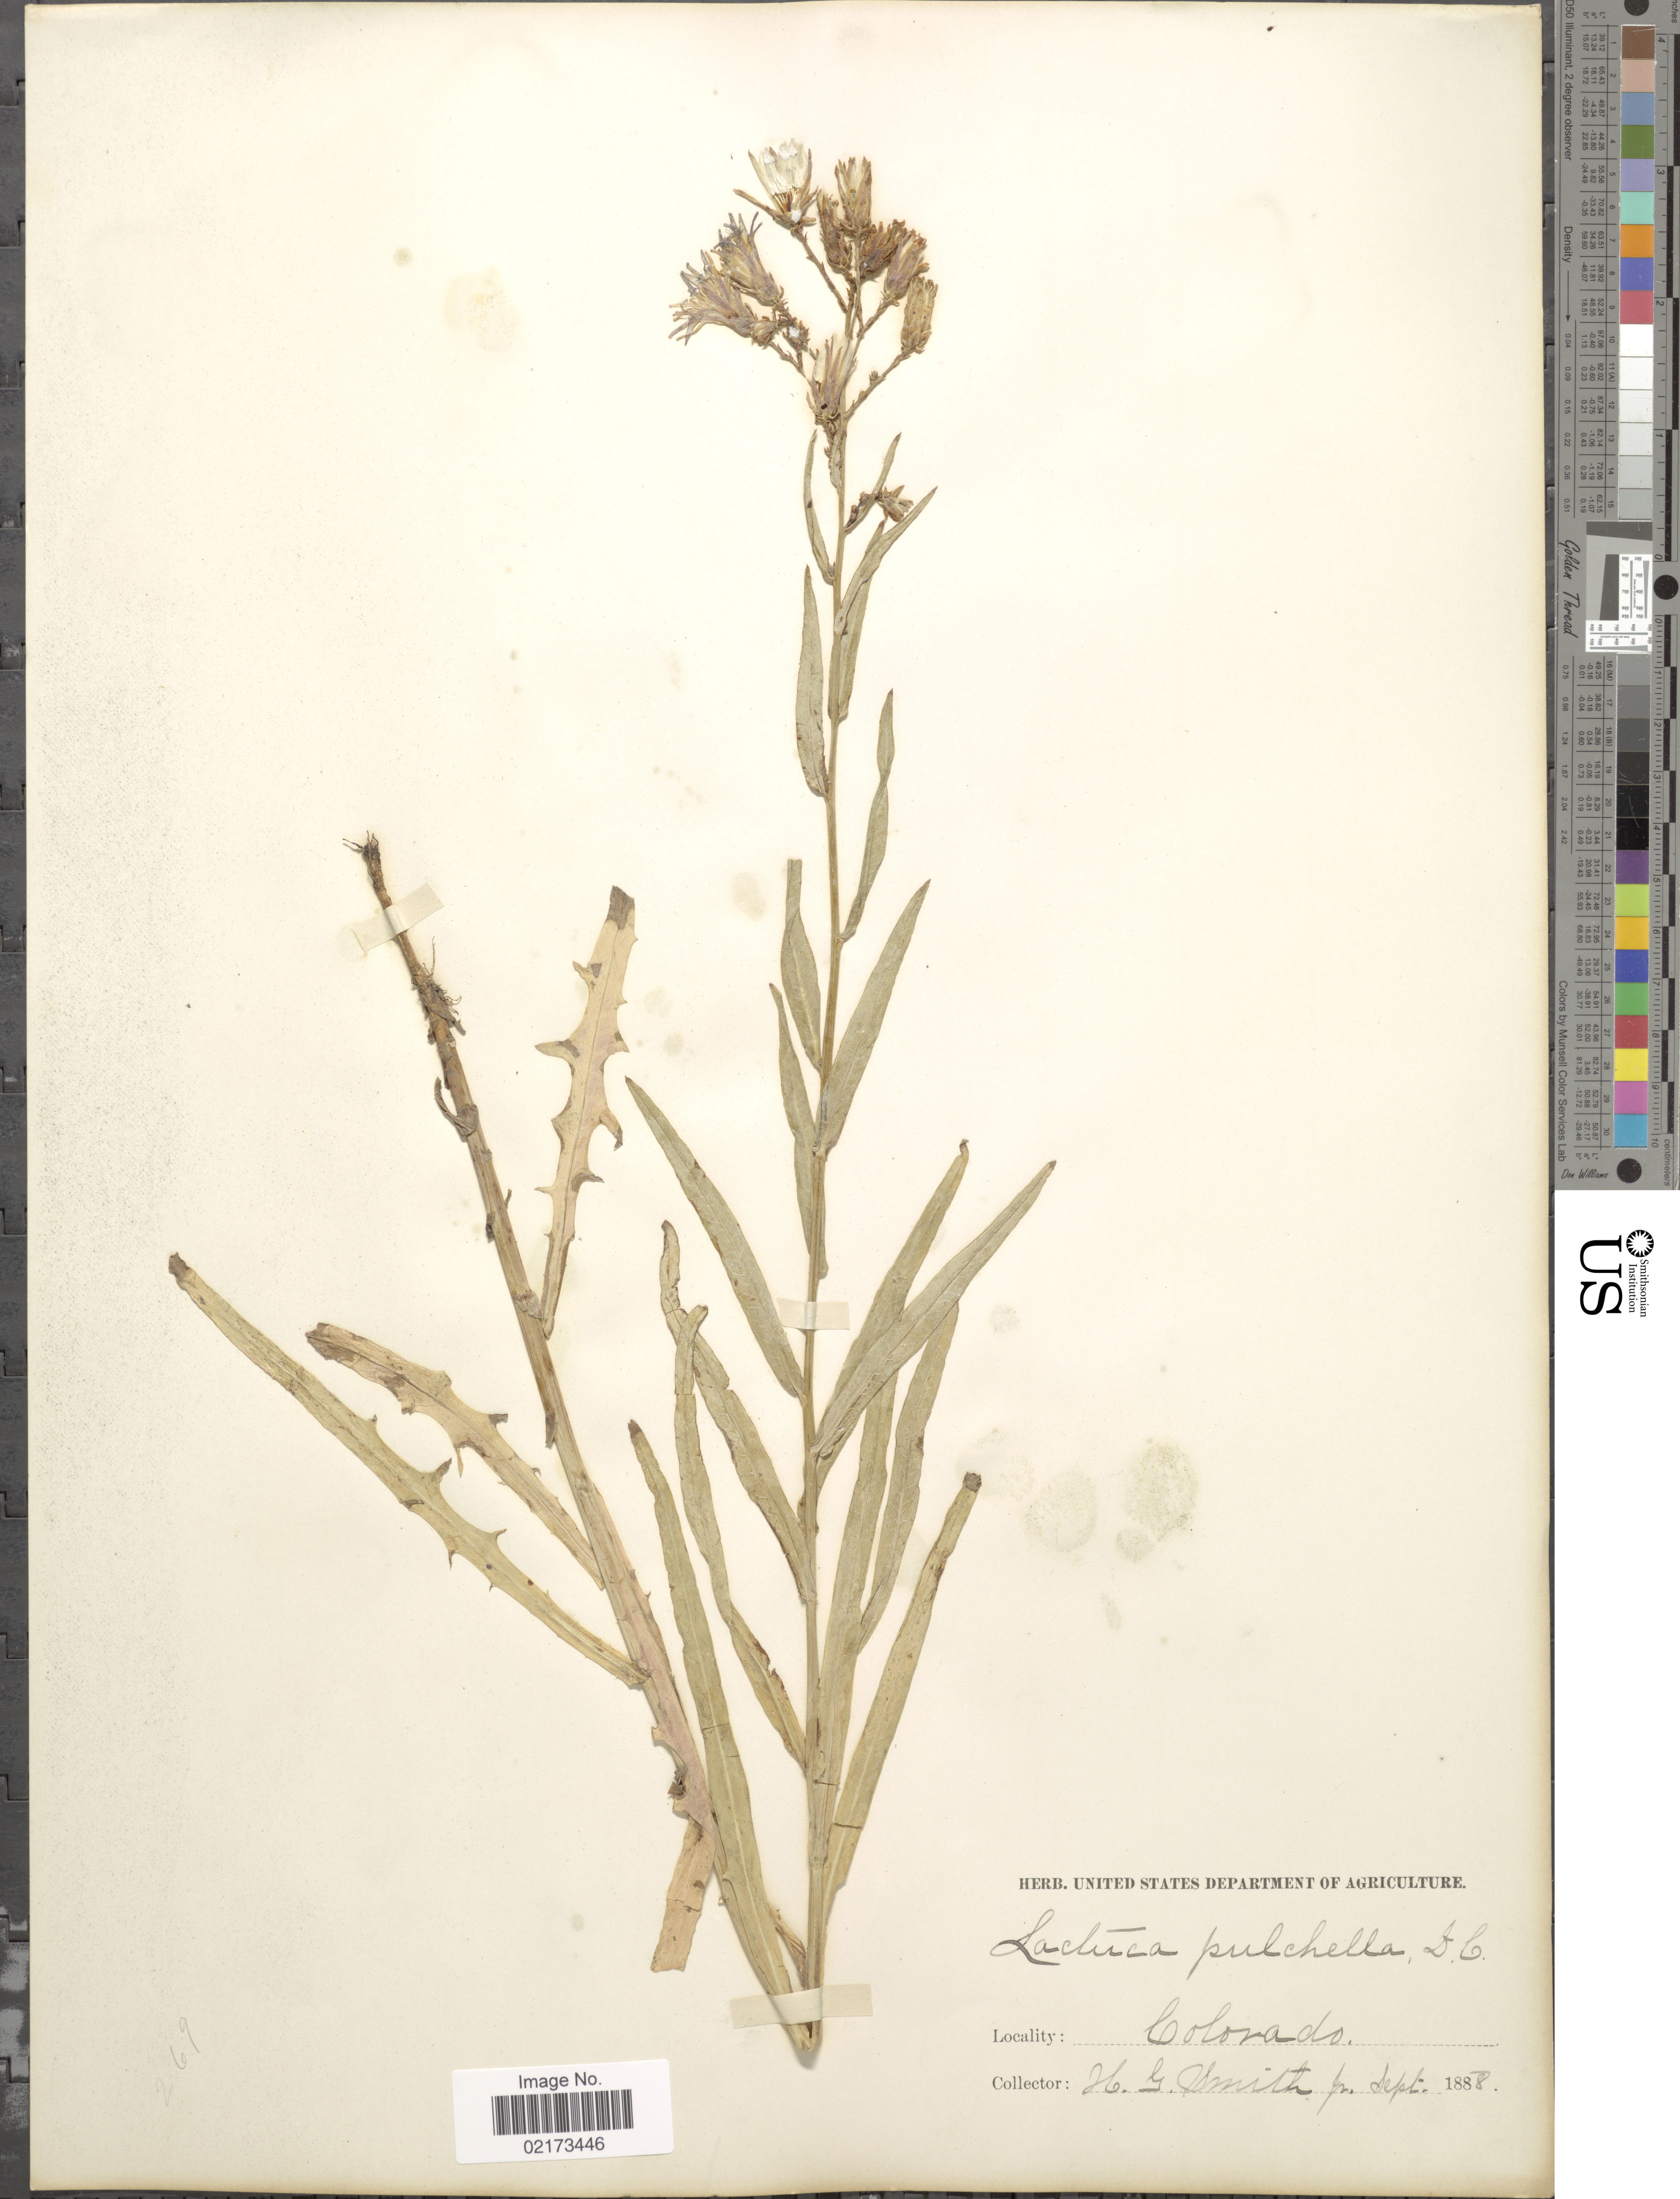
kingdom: Plantae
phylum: Tracheophyta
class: Magnoliopsida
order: Asterales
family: Asteraceae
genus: Lactuca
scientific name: Lactuca tatarica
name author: (L.) C.A. Mey.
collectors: H. Smith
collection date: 1888-09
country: United States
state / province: Colorado